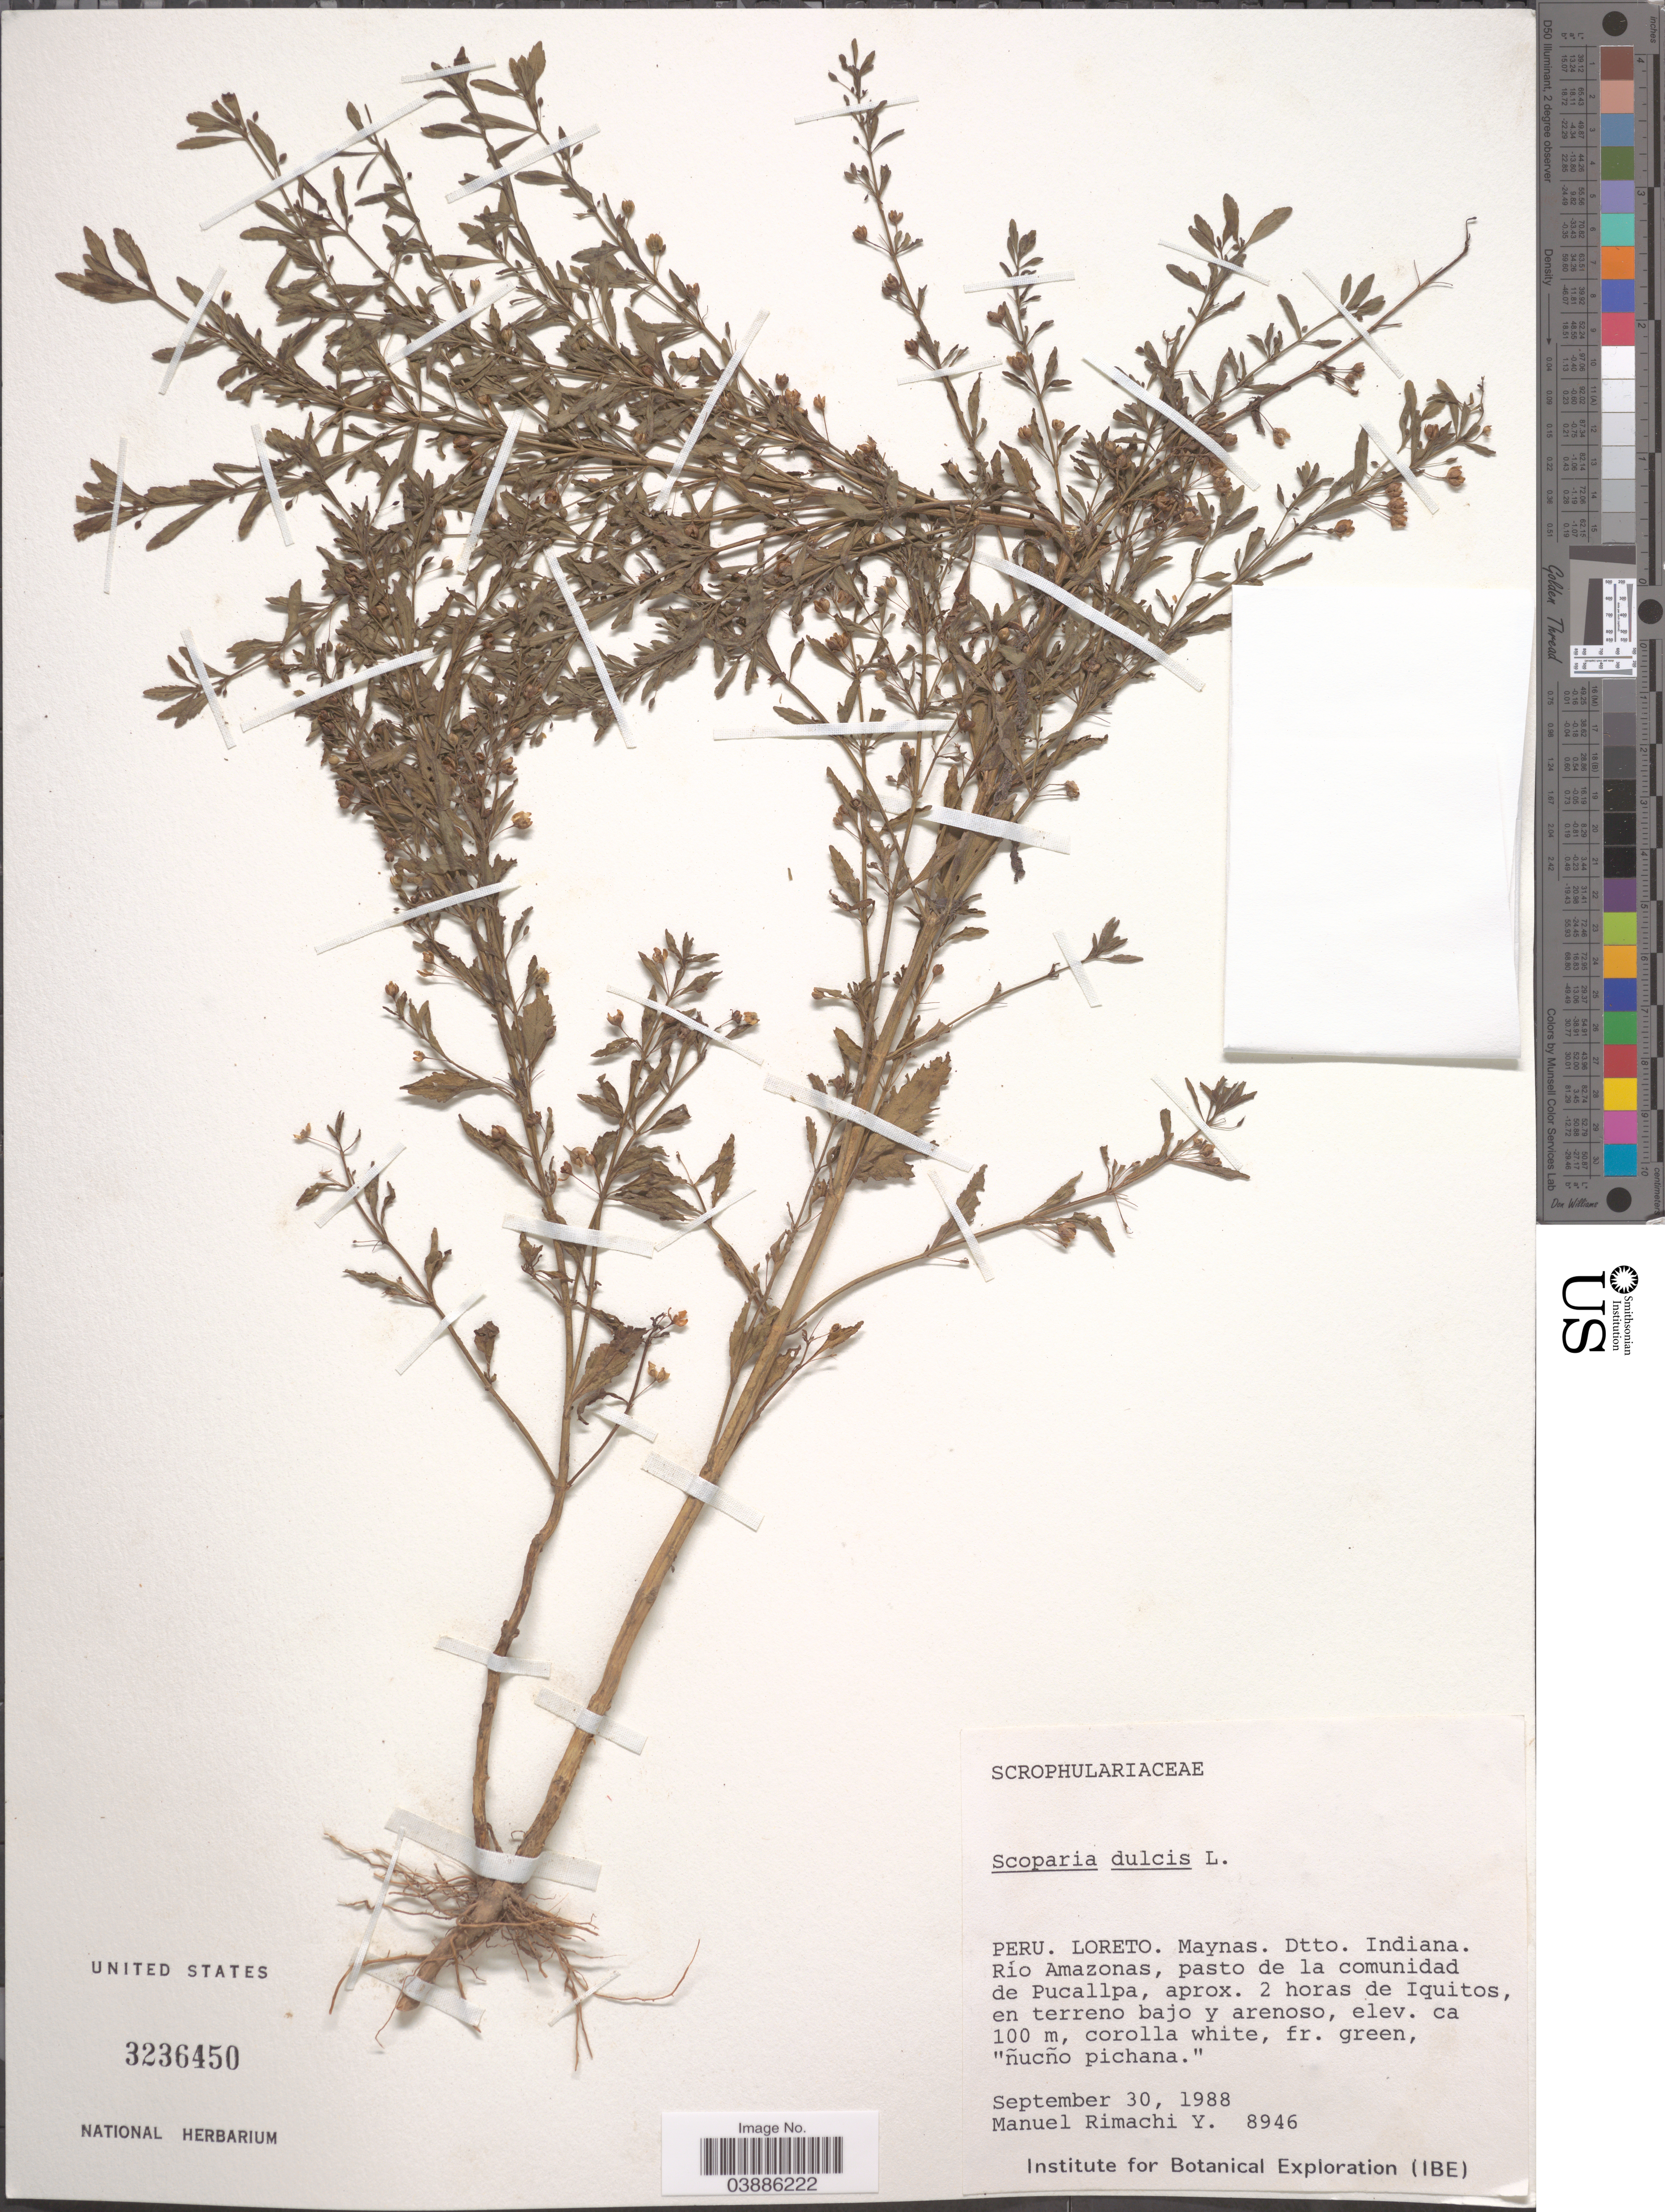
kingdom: Plantae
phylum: Tracheophyta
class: Magnoliopsida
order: Lamiales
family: Plantaginaceae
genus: Scoparia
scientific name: Scoparia dulcis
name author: L.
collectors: M. Rimachi Y.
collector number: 8946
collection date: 1988-09-30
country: Peru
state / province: Loreto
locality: Maynas. Dtto. Indiana. Río Amazonas, pasto de la comunidad de Pucallpa, aprox. 2 horas de Iquitos, en terreno bajo y arenoso.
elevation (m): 100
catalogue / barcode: US 3236450